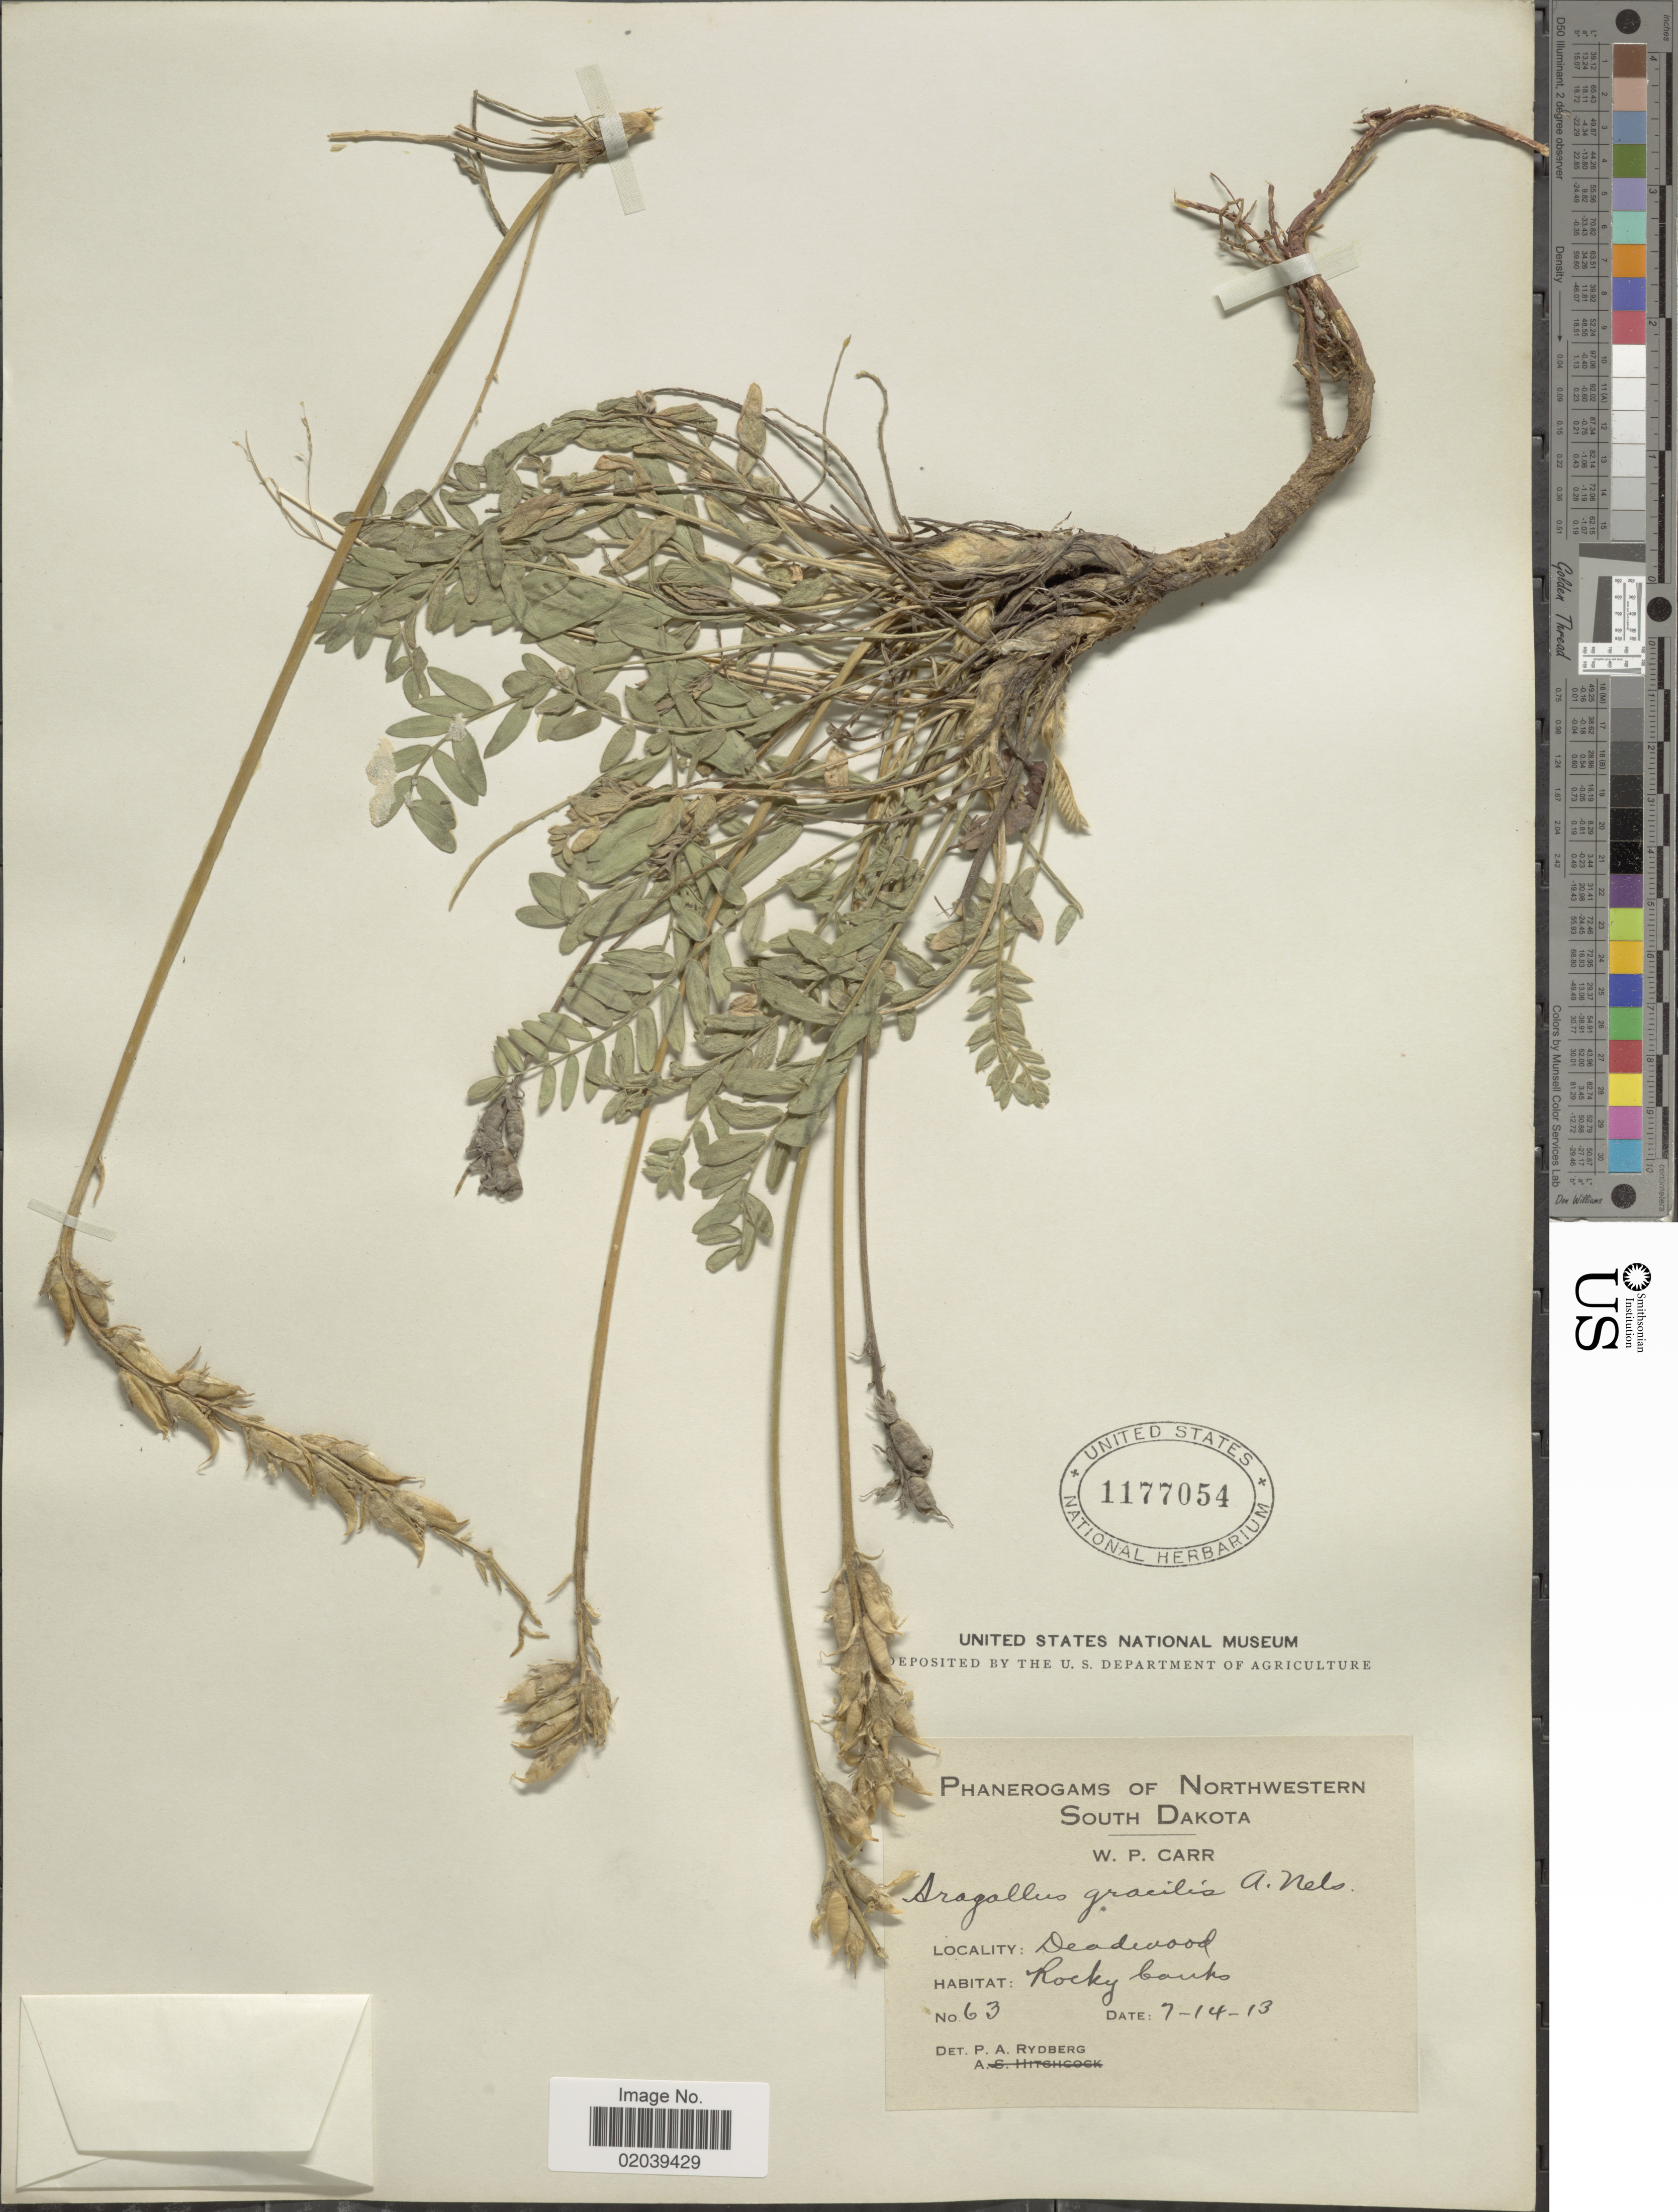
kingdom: Plantae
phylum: Tracheophyta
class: Magnoliopsida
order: Fabales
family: Fabaceae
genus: Oxytropis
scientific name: Oxytropis campestris var. gracilis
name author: (A. Nelson) Barneby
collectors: W. Carr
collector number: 63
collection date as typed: Transcribed d/m/y: 14/7/13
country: United States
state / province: South Dakota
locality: Northwestern South Dakota. Deadwood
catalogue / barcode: US 1177054